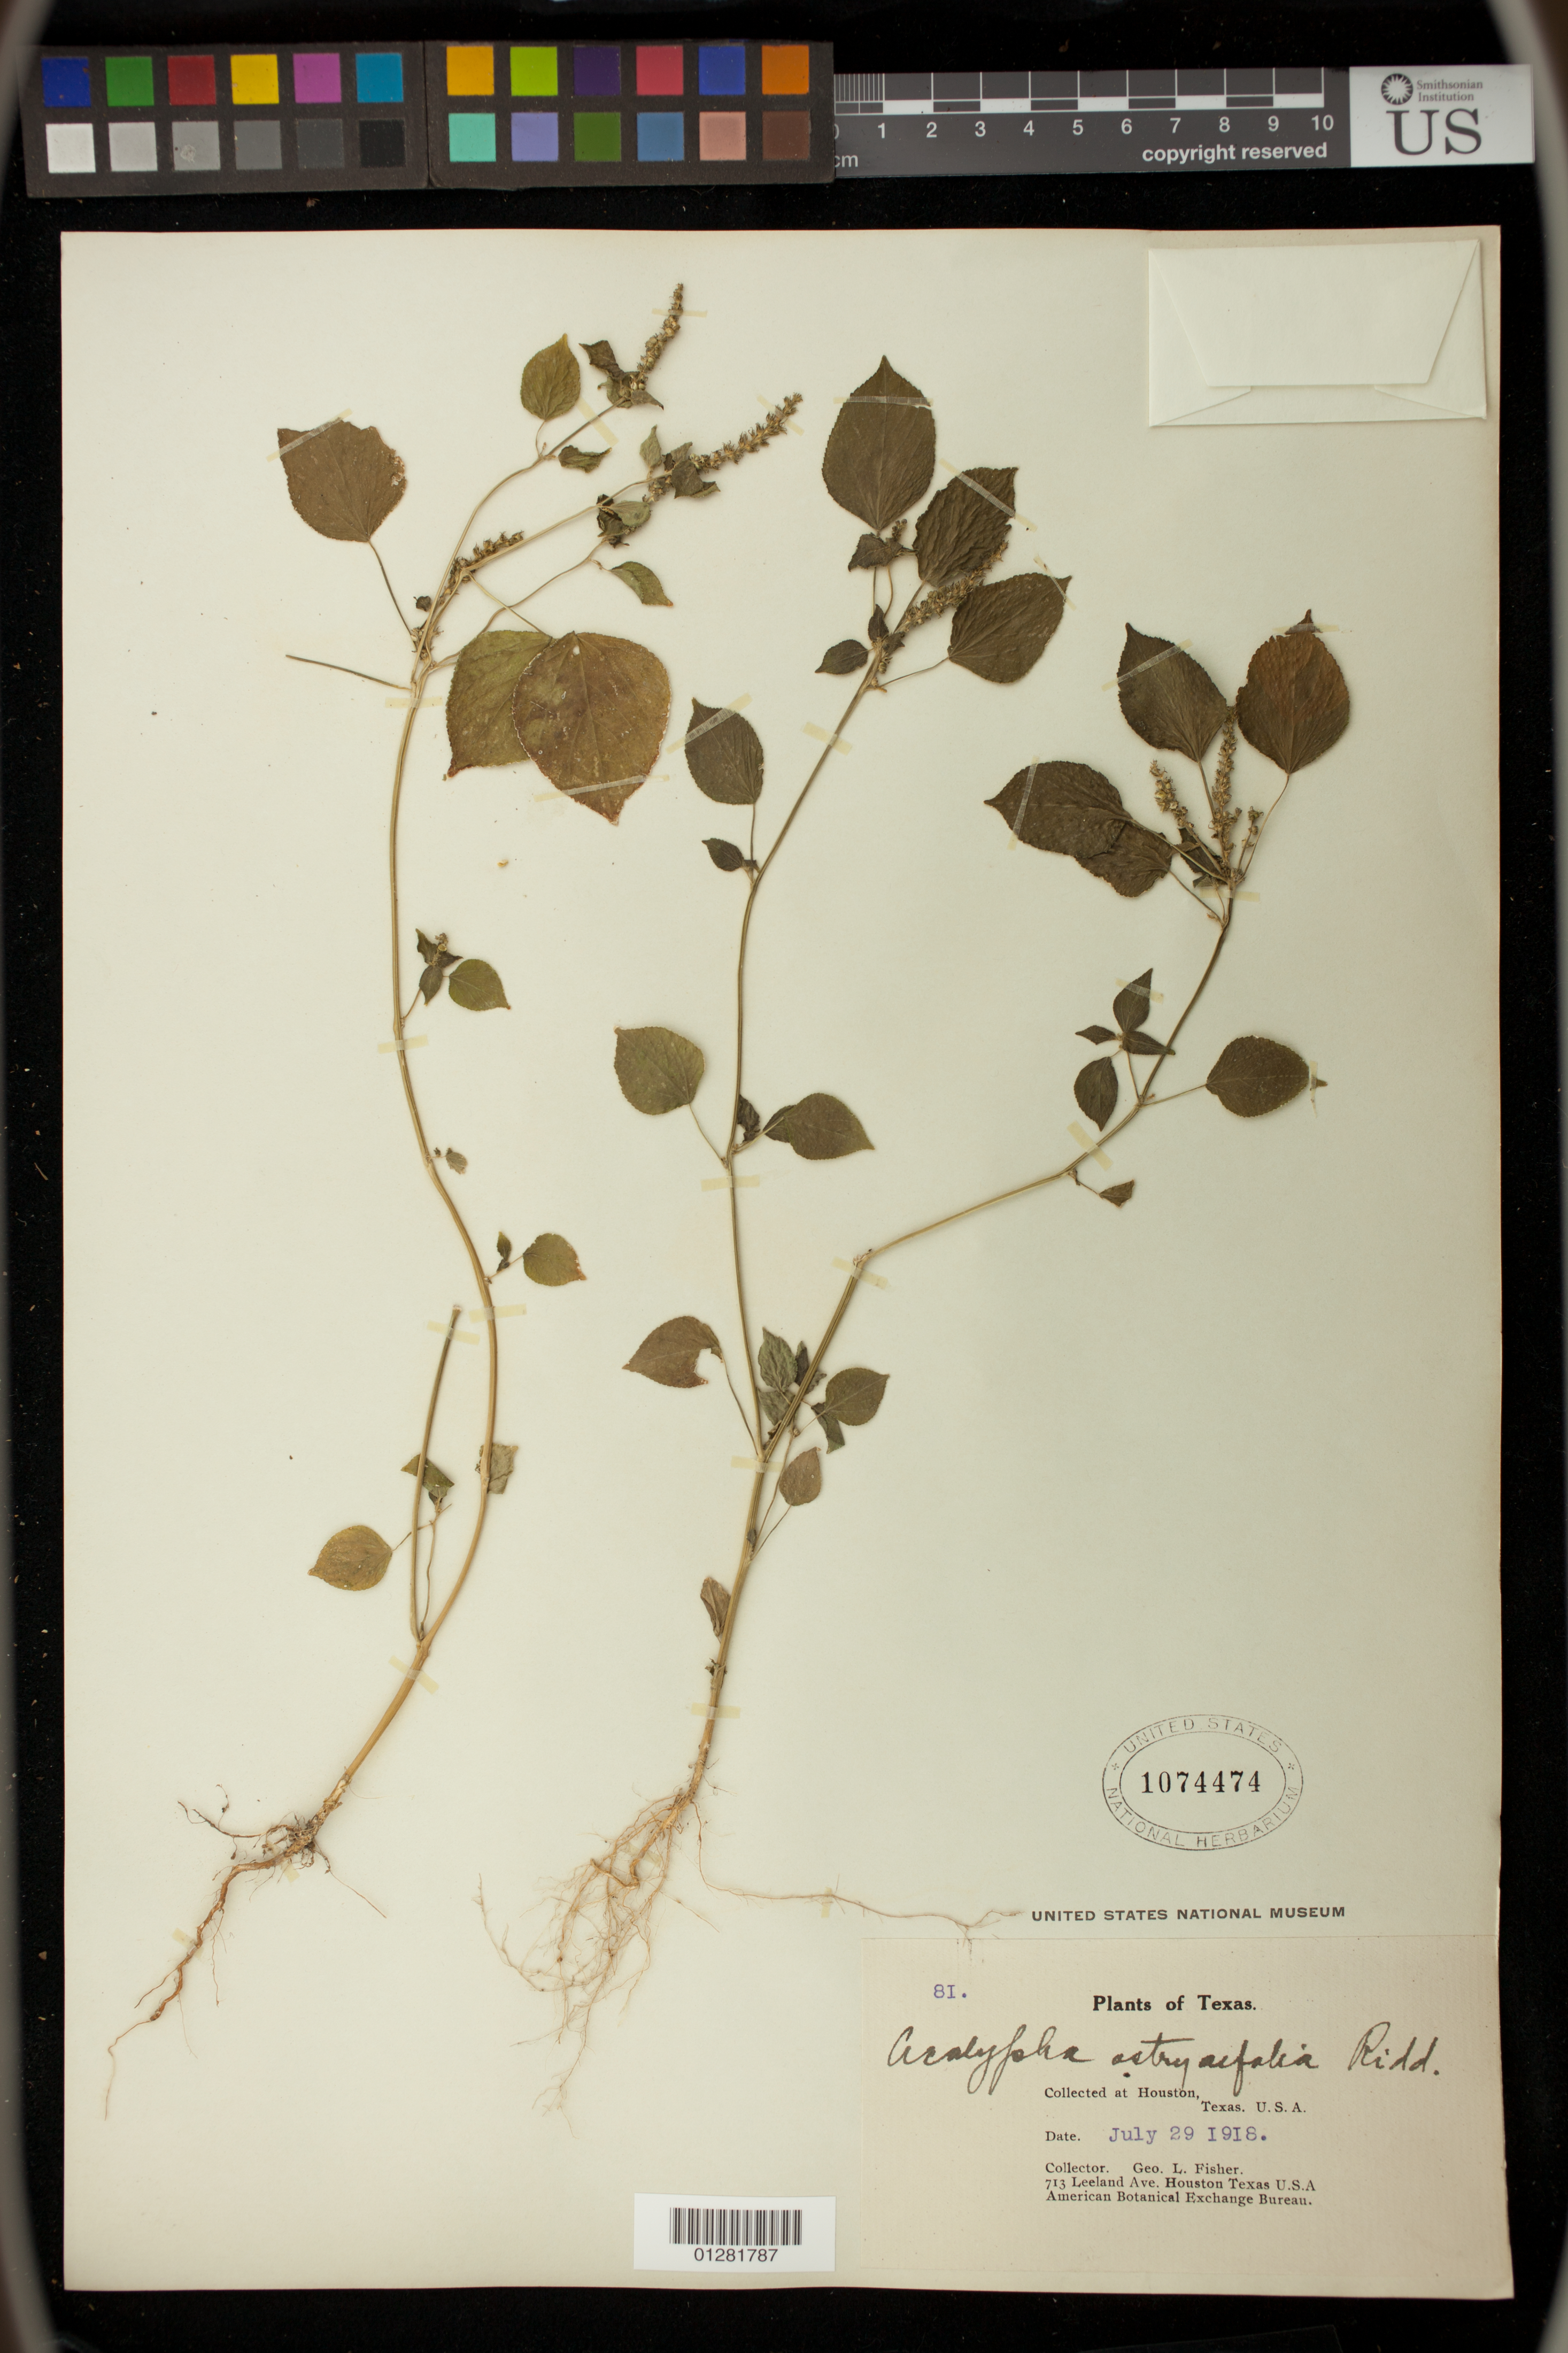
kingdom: Plantae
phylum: Tracheophyta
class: Magnoliopsida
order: Malpighiales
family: Euphorbiaceae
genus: Acalypha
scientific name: Acalypha ostryifolia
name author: Ridd.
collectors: G. L. Fisher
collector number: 81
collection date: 1918-07-29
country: United States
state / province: Texas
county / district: Harris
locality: Houston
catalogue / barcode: US 1074474